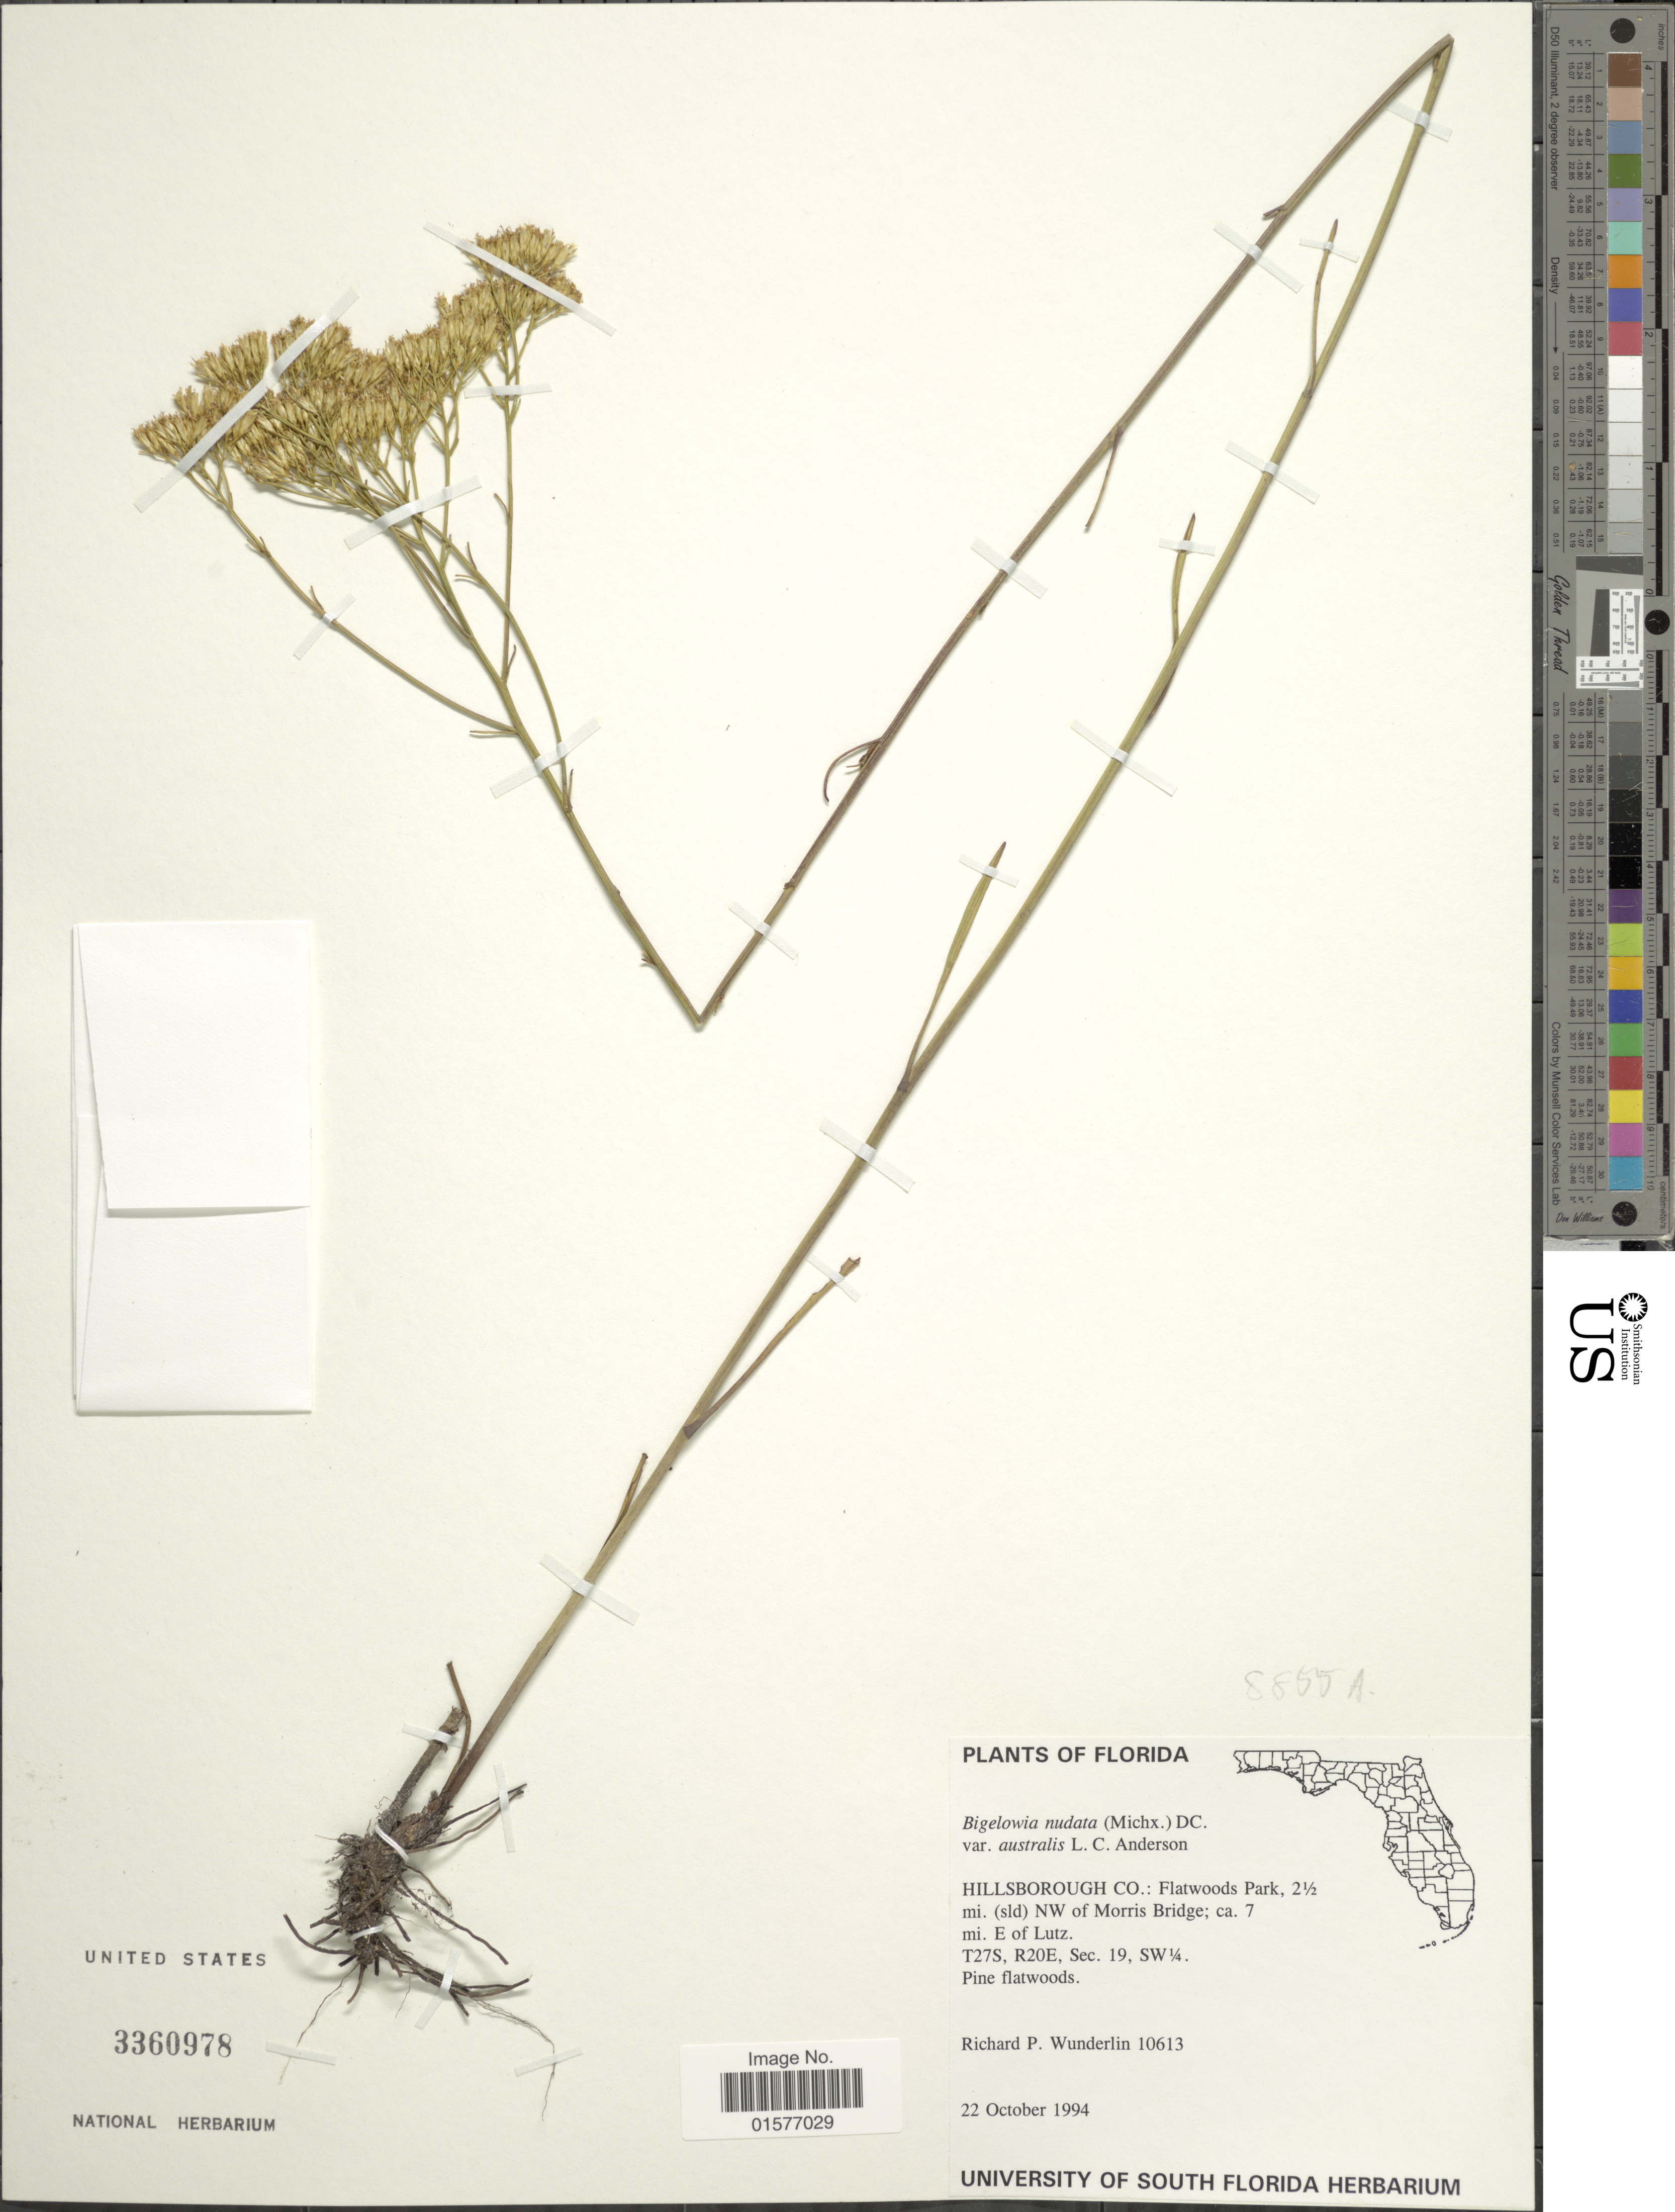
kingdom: Plantae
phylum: Tracheophyta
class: Magnoliopsida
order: Asterales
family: Asteraceae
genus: Bigelowia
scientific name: Bigelowia nudata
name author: (Michx.) DC.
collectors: R. P. Wunderlin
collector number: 10613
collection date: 1994-10-22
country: United States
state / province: Florida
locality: Hillsborough Co.: Flatwoods Park, 2½ mi. (sld) NW of Morris Bridges; 7 mi. E of Lutz, T27S, R20E, Sec. 19 SW¼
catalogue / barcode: US 3360978